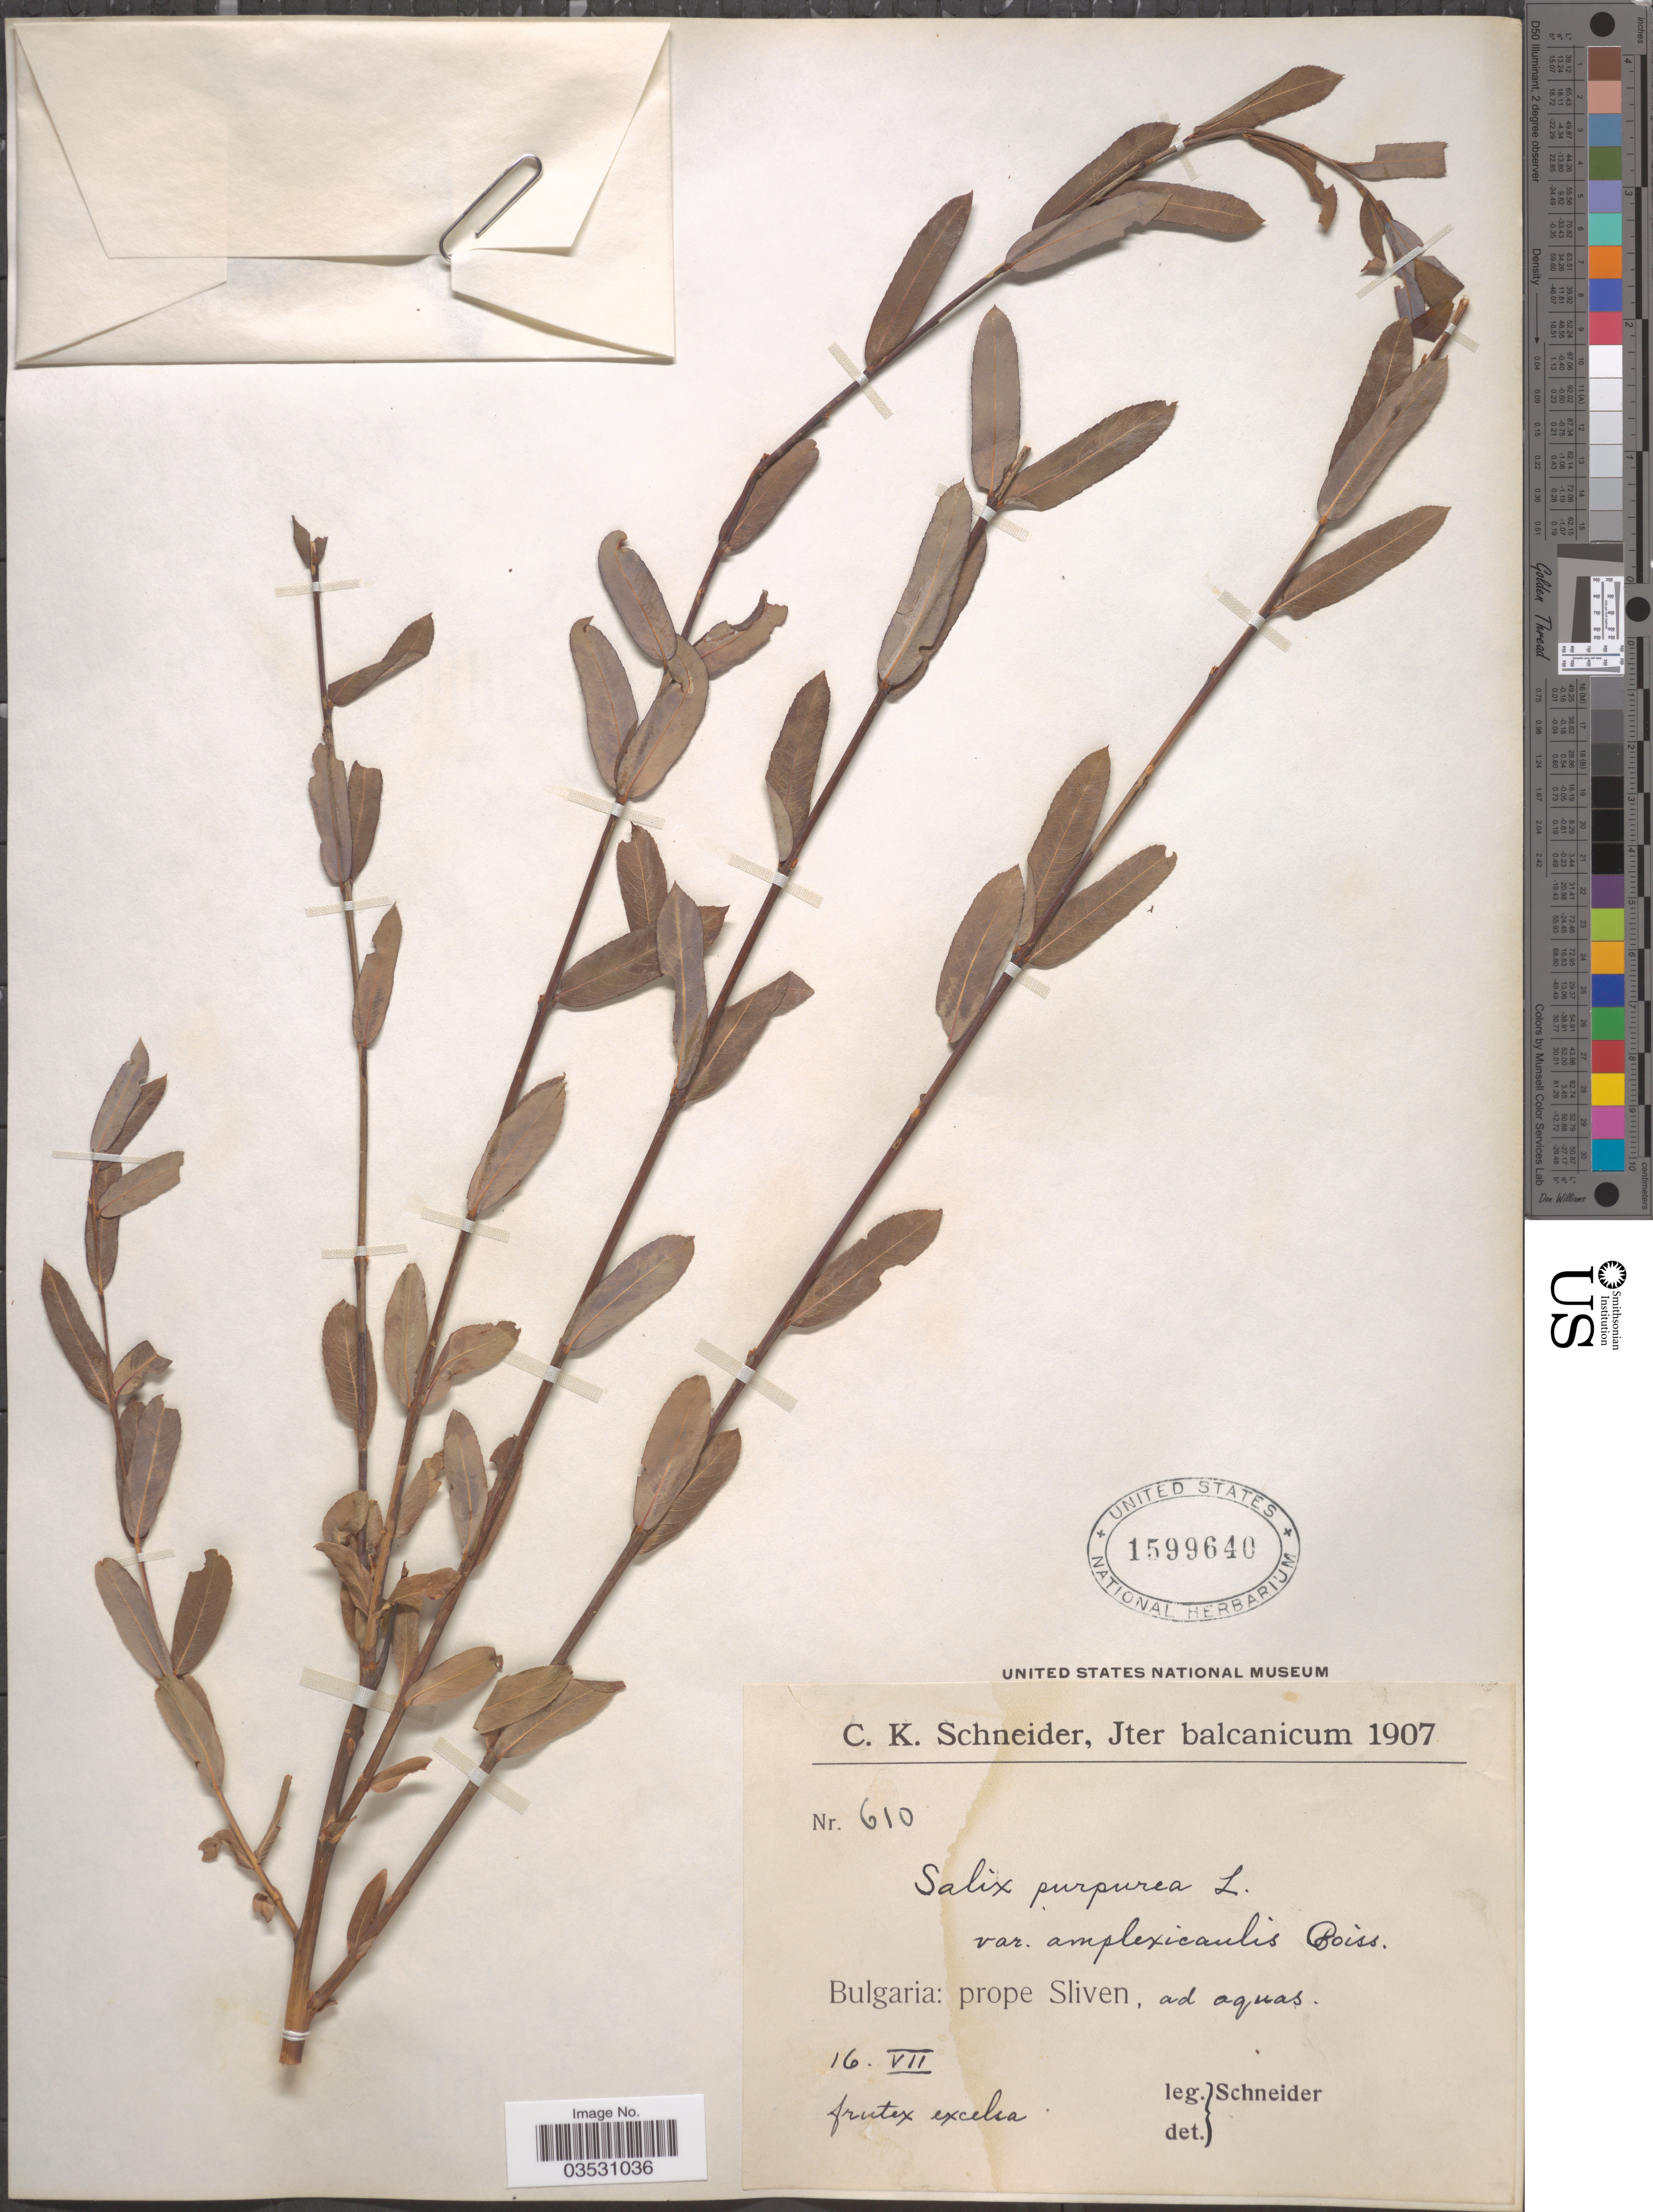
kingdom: Plantae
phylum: Tracheophyta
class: Magnoliopsida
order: Malpighiales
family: Salicaceae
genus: Salix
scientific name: Salix purpurea var. amplexicaulis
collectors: C. K. Schneider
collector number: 610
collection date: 1907-07-16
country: Bulgaria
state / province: Sliven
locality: Balcanicum. Prope Sliven, ad aquas.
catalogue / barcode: US 1599640